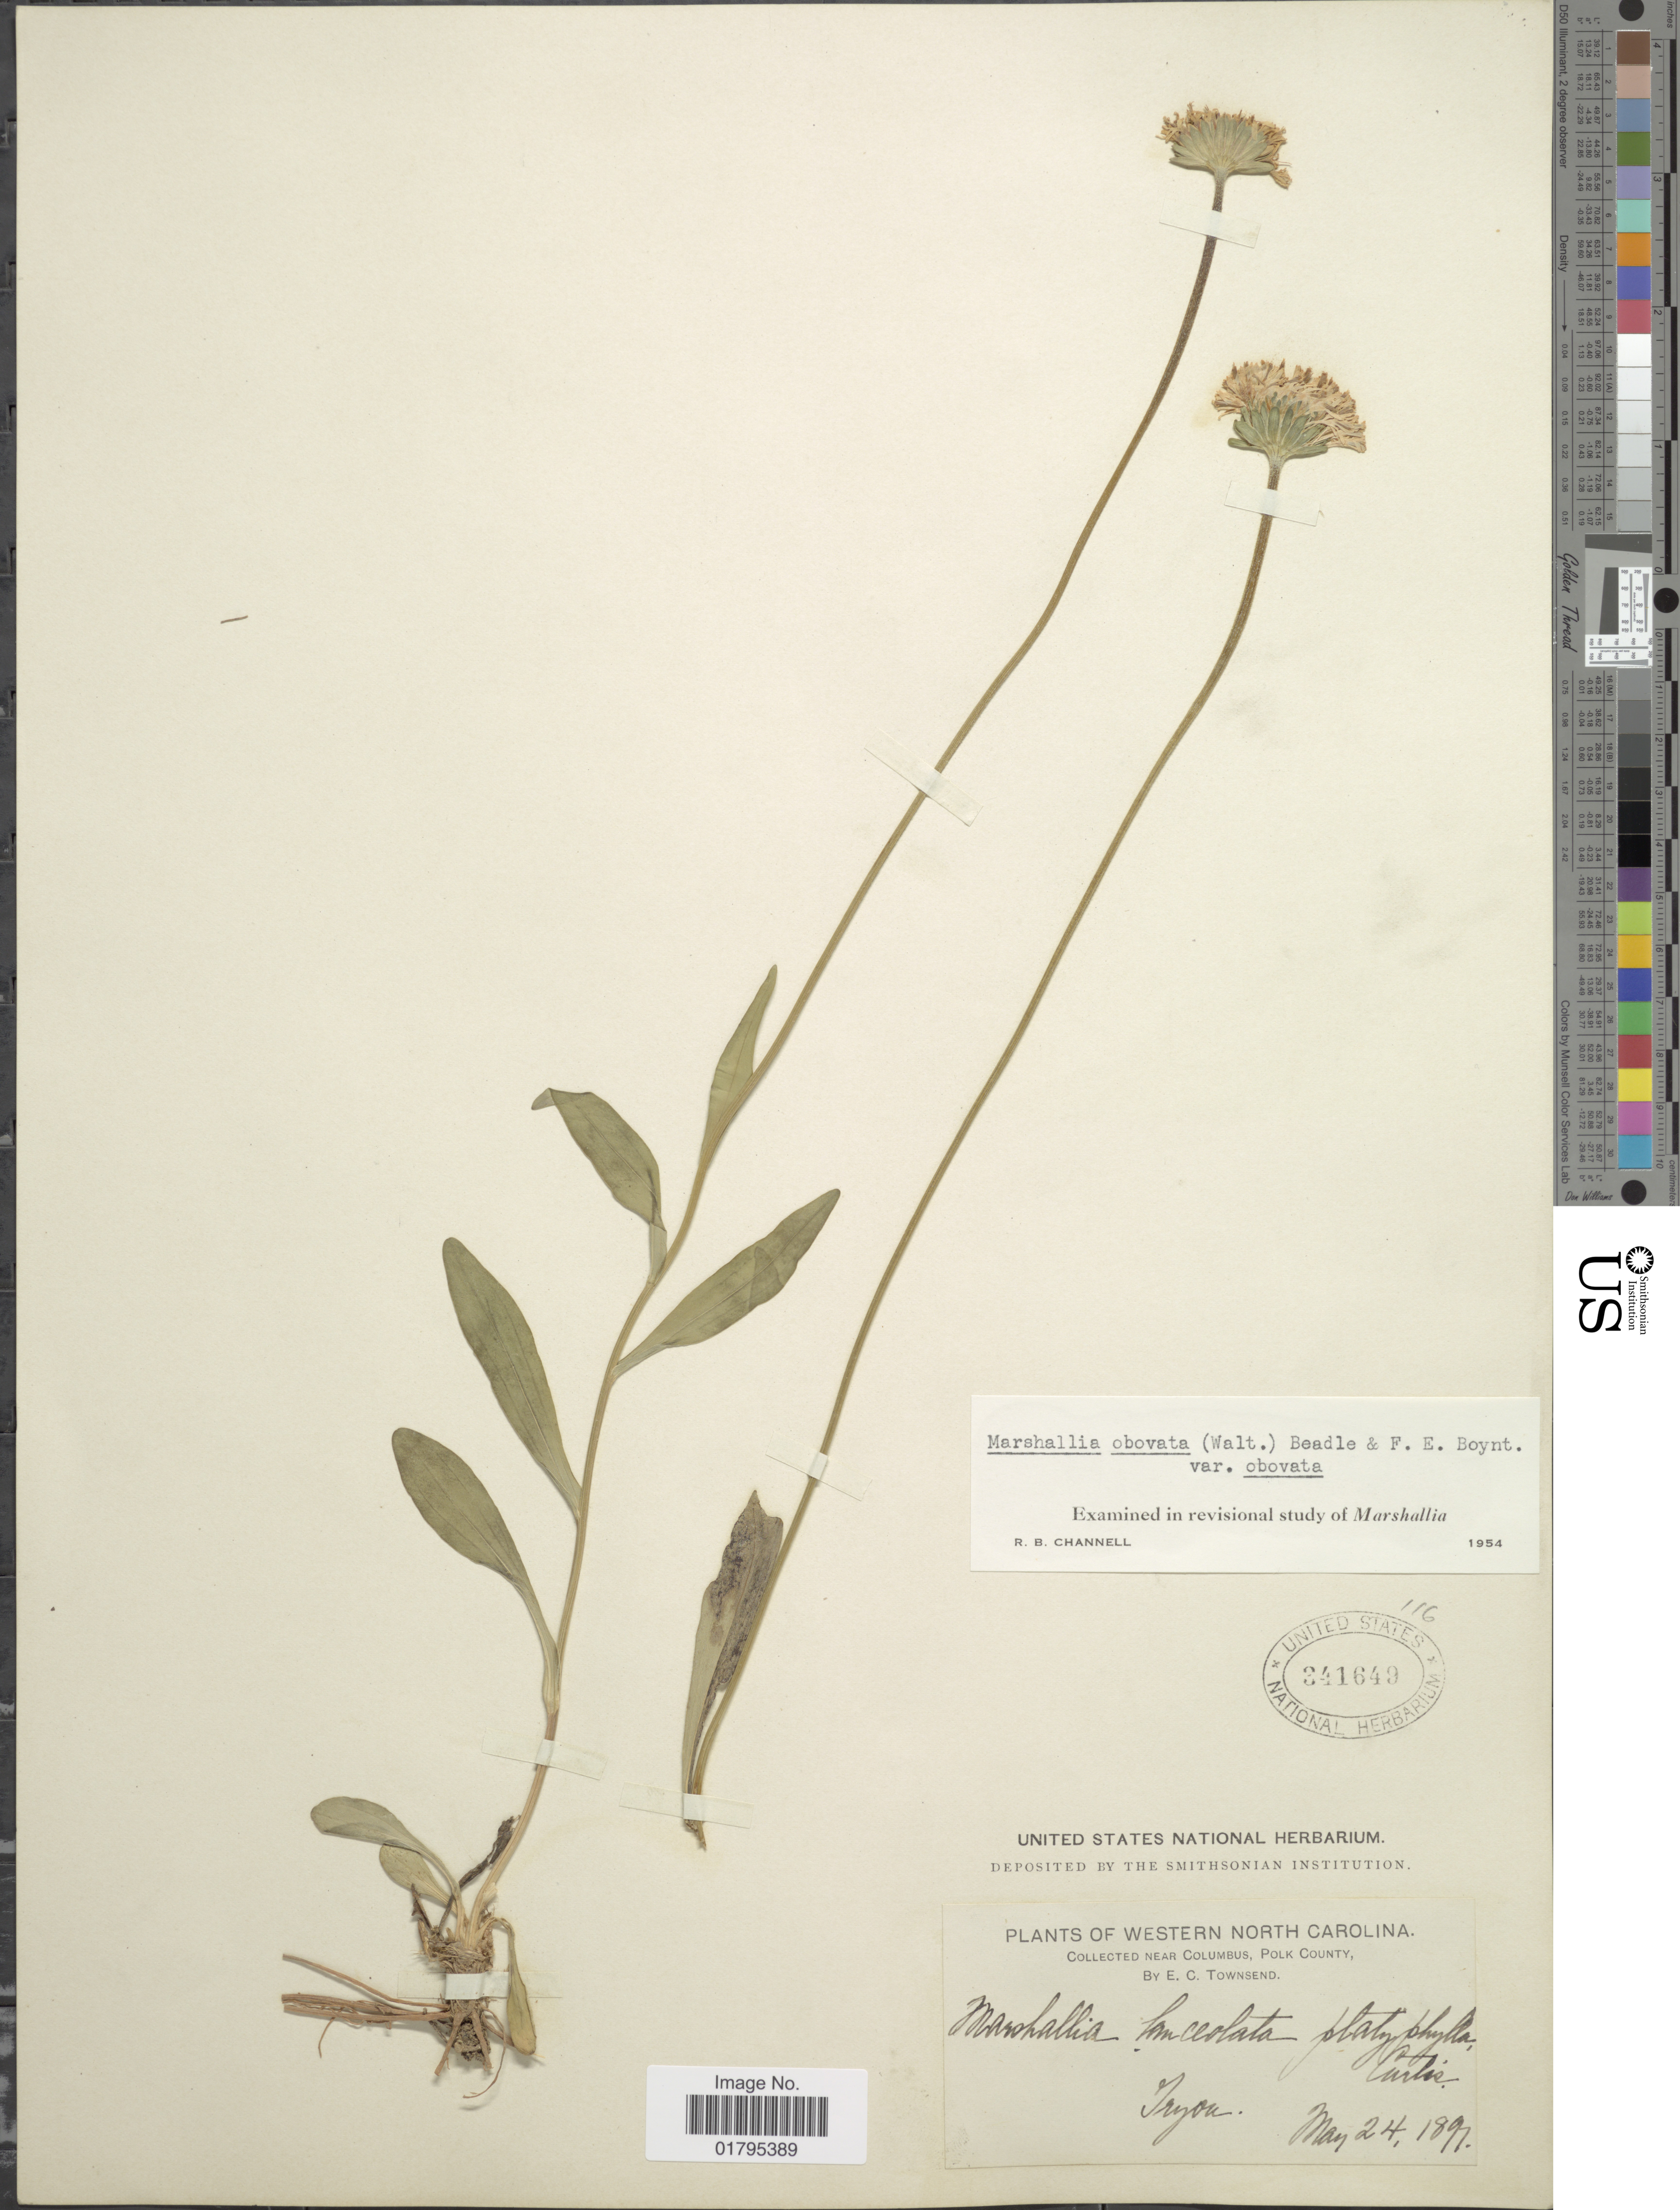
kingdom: Plantae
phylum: Tracheophyta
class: Magnoliopsida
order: Asterales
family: Asteraceae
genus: Marshallia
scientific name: Marshallia obovata var. obovata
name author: (Walter) Beadle & F.E. Boynton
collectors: E. C. Townsend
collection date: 1897-05-24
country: United States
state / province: North Carolina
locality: Western North Carolina. Collected near Columbus, Polk County, Tryon.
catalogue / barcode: US 341649